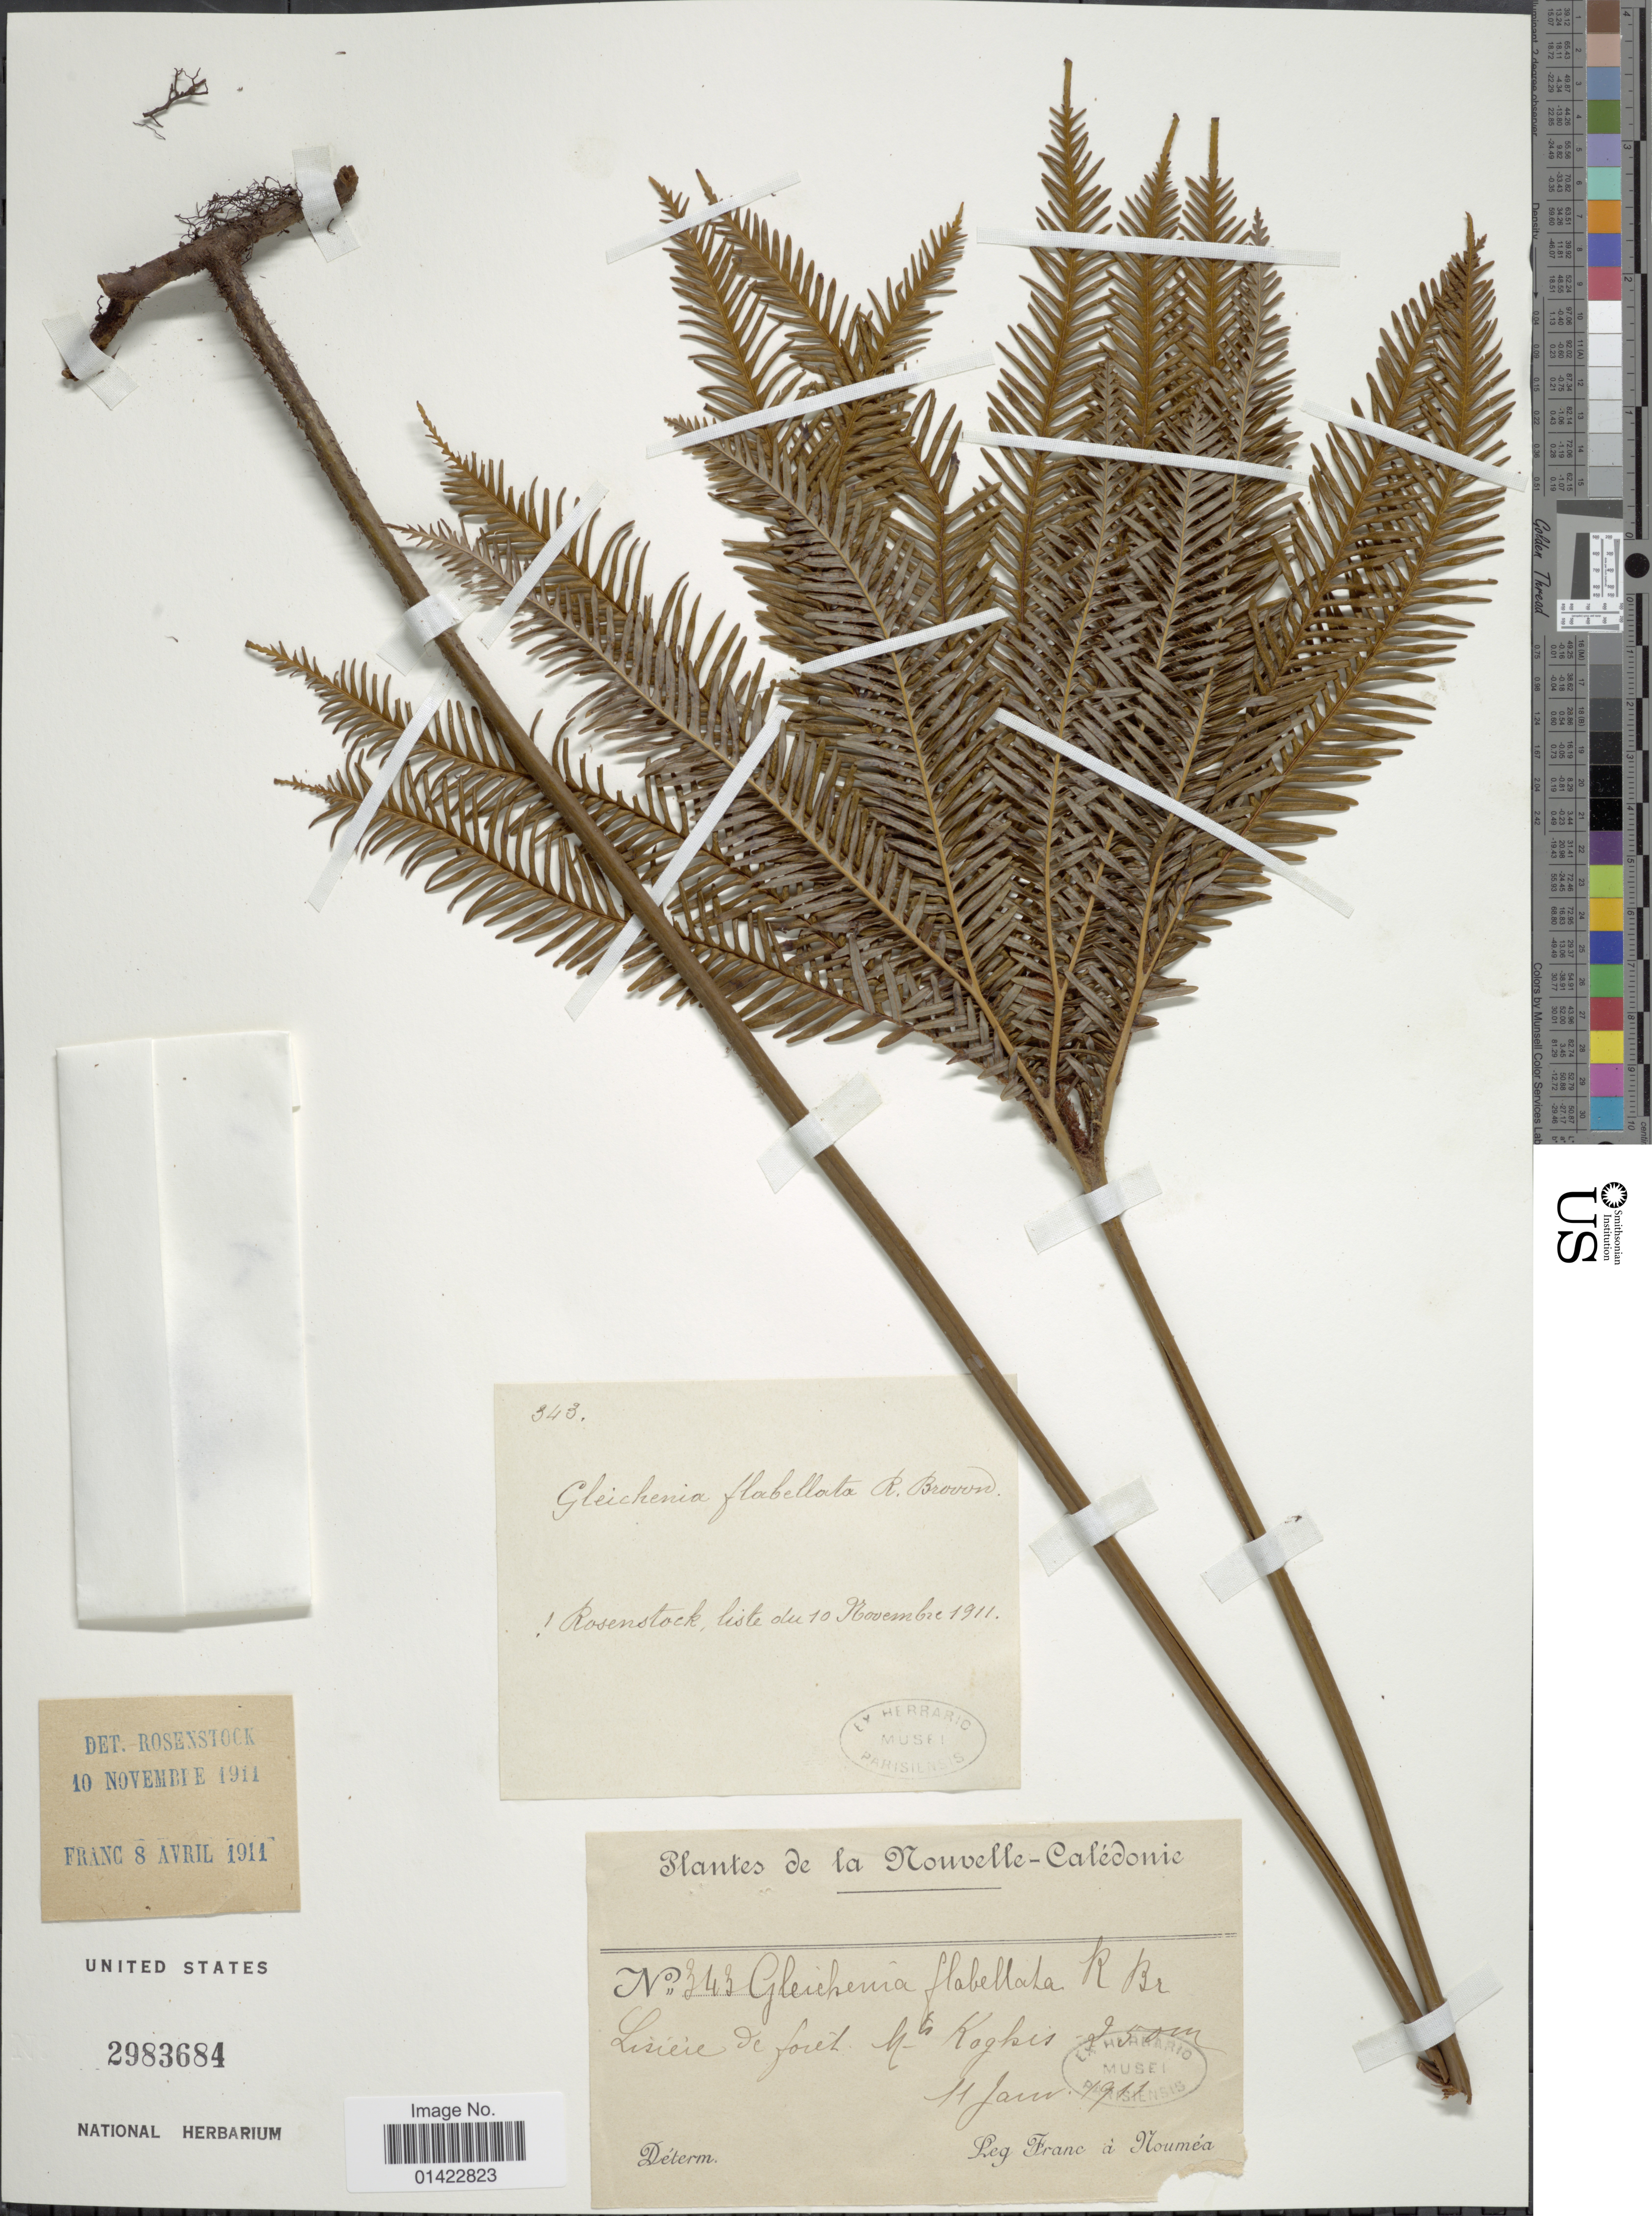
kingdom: Plantae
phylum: Tracheophyta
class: Polypodiopsida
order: Gleicheniales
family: Gleicheniaceae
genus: Sticherus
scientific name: Sticherus flabellatus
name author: (R. Br.) H. St. John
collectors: Franc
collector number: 343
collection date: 1911-01-11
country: New Caledonia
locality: Lisíere de forêt Mts Koghis.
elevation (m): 250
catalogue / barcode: US 2983684